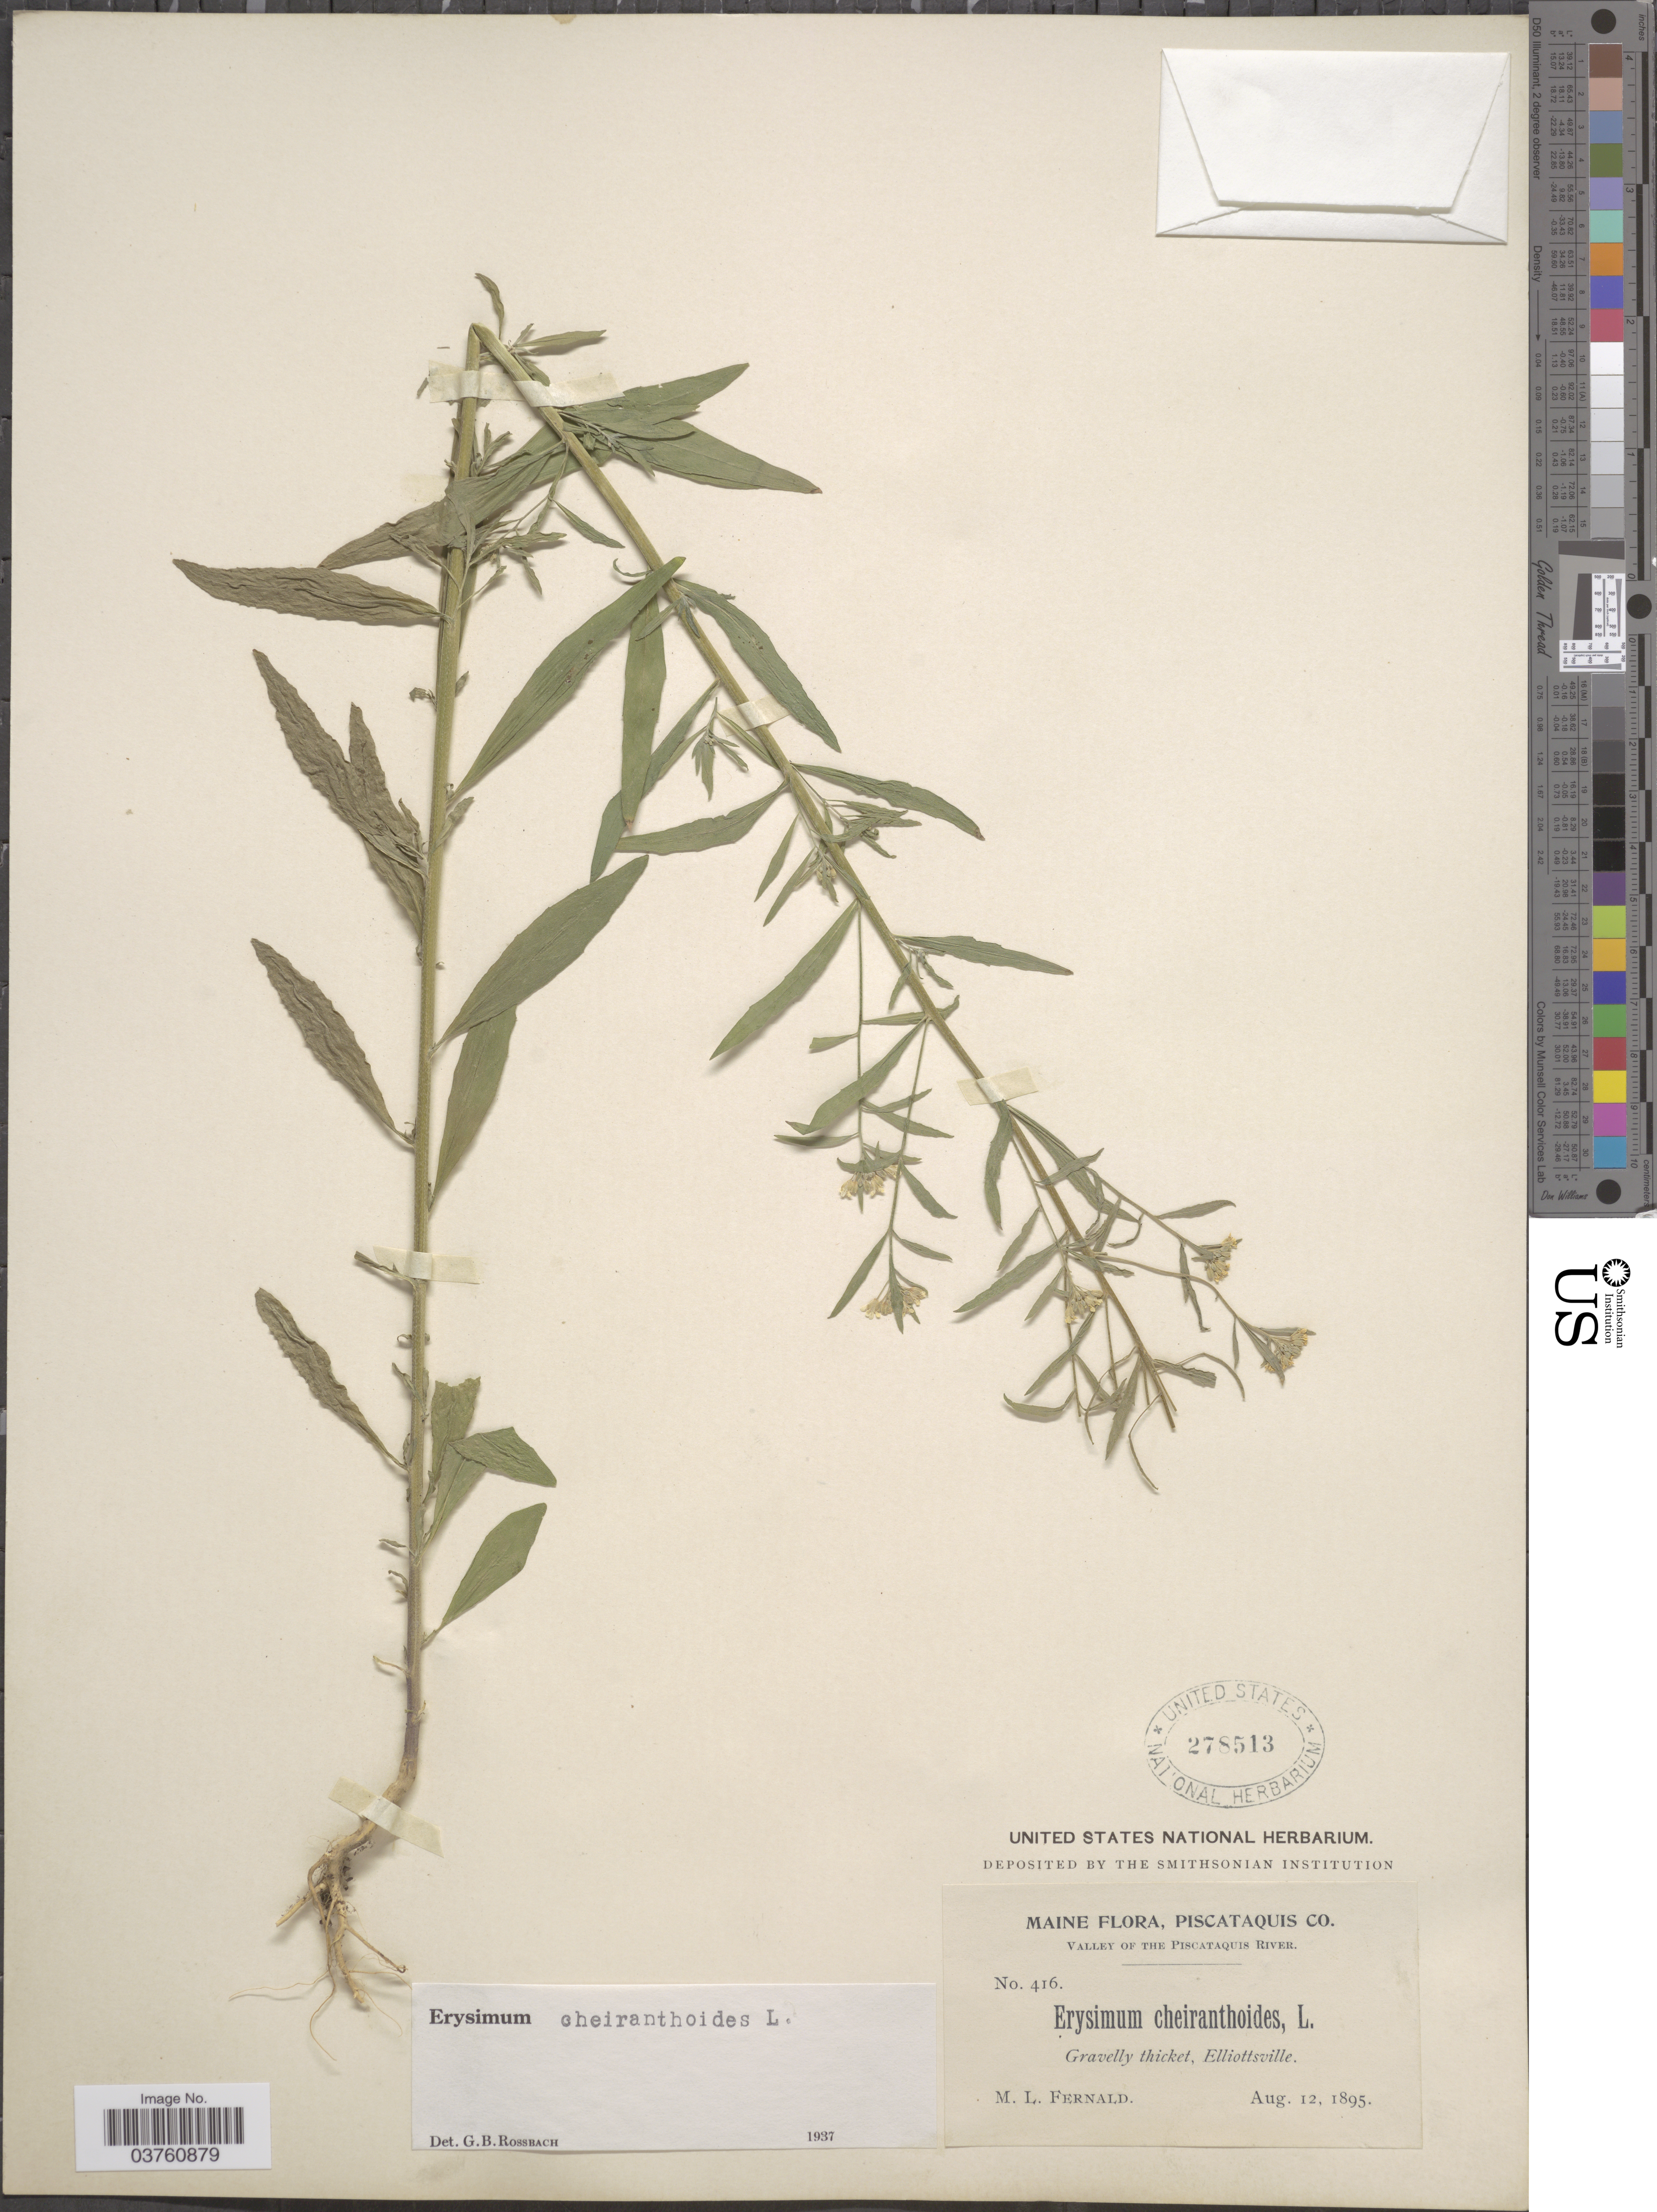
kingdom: Plantae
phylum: Tracheophyta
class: Magnoliopsida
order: Brassicales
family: Brassicaceae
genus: Erysimum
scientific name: Erysimum cheiranthoides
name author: L.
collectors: M. L. Fernald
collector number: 416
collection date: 1895-08-12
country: United States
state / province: Maine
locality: Piscataquis Co. Valley of the Piscataquis River. Gravelly thicket, Elliotsville.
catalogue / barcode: US 278513